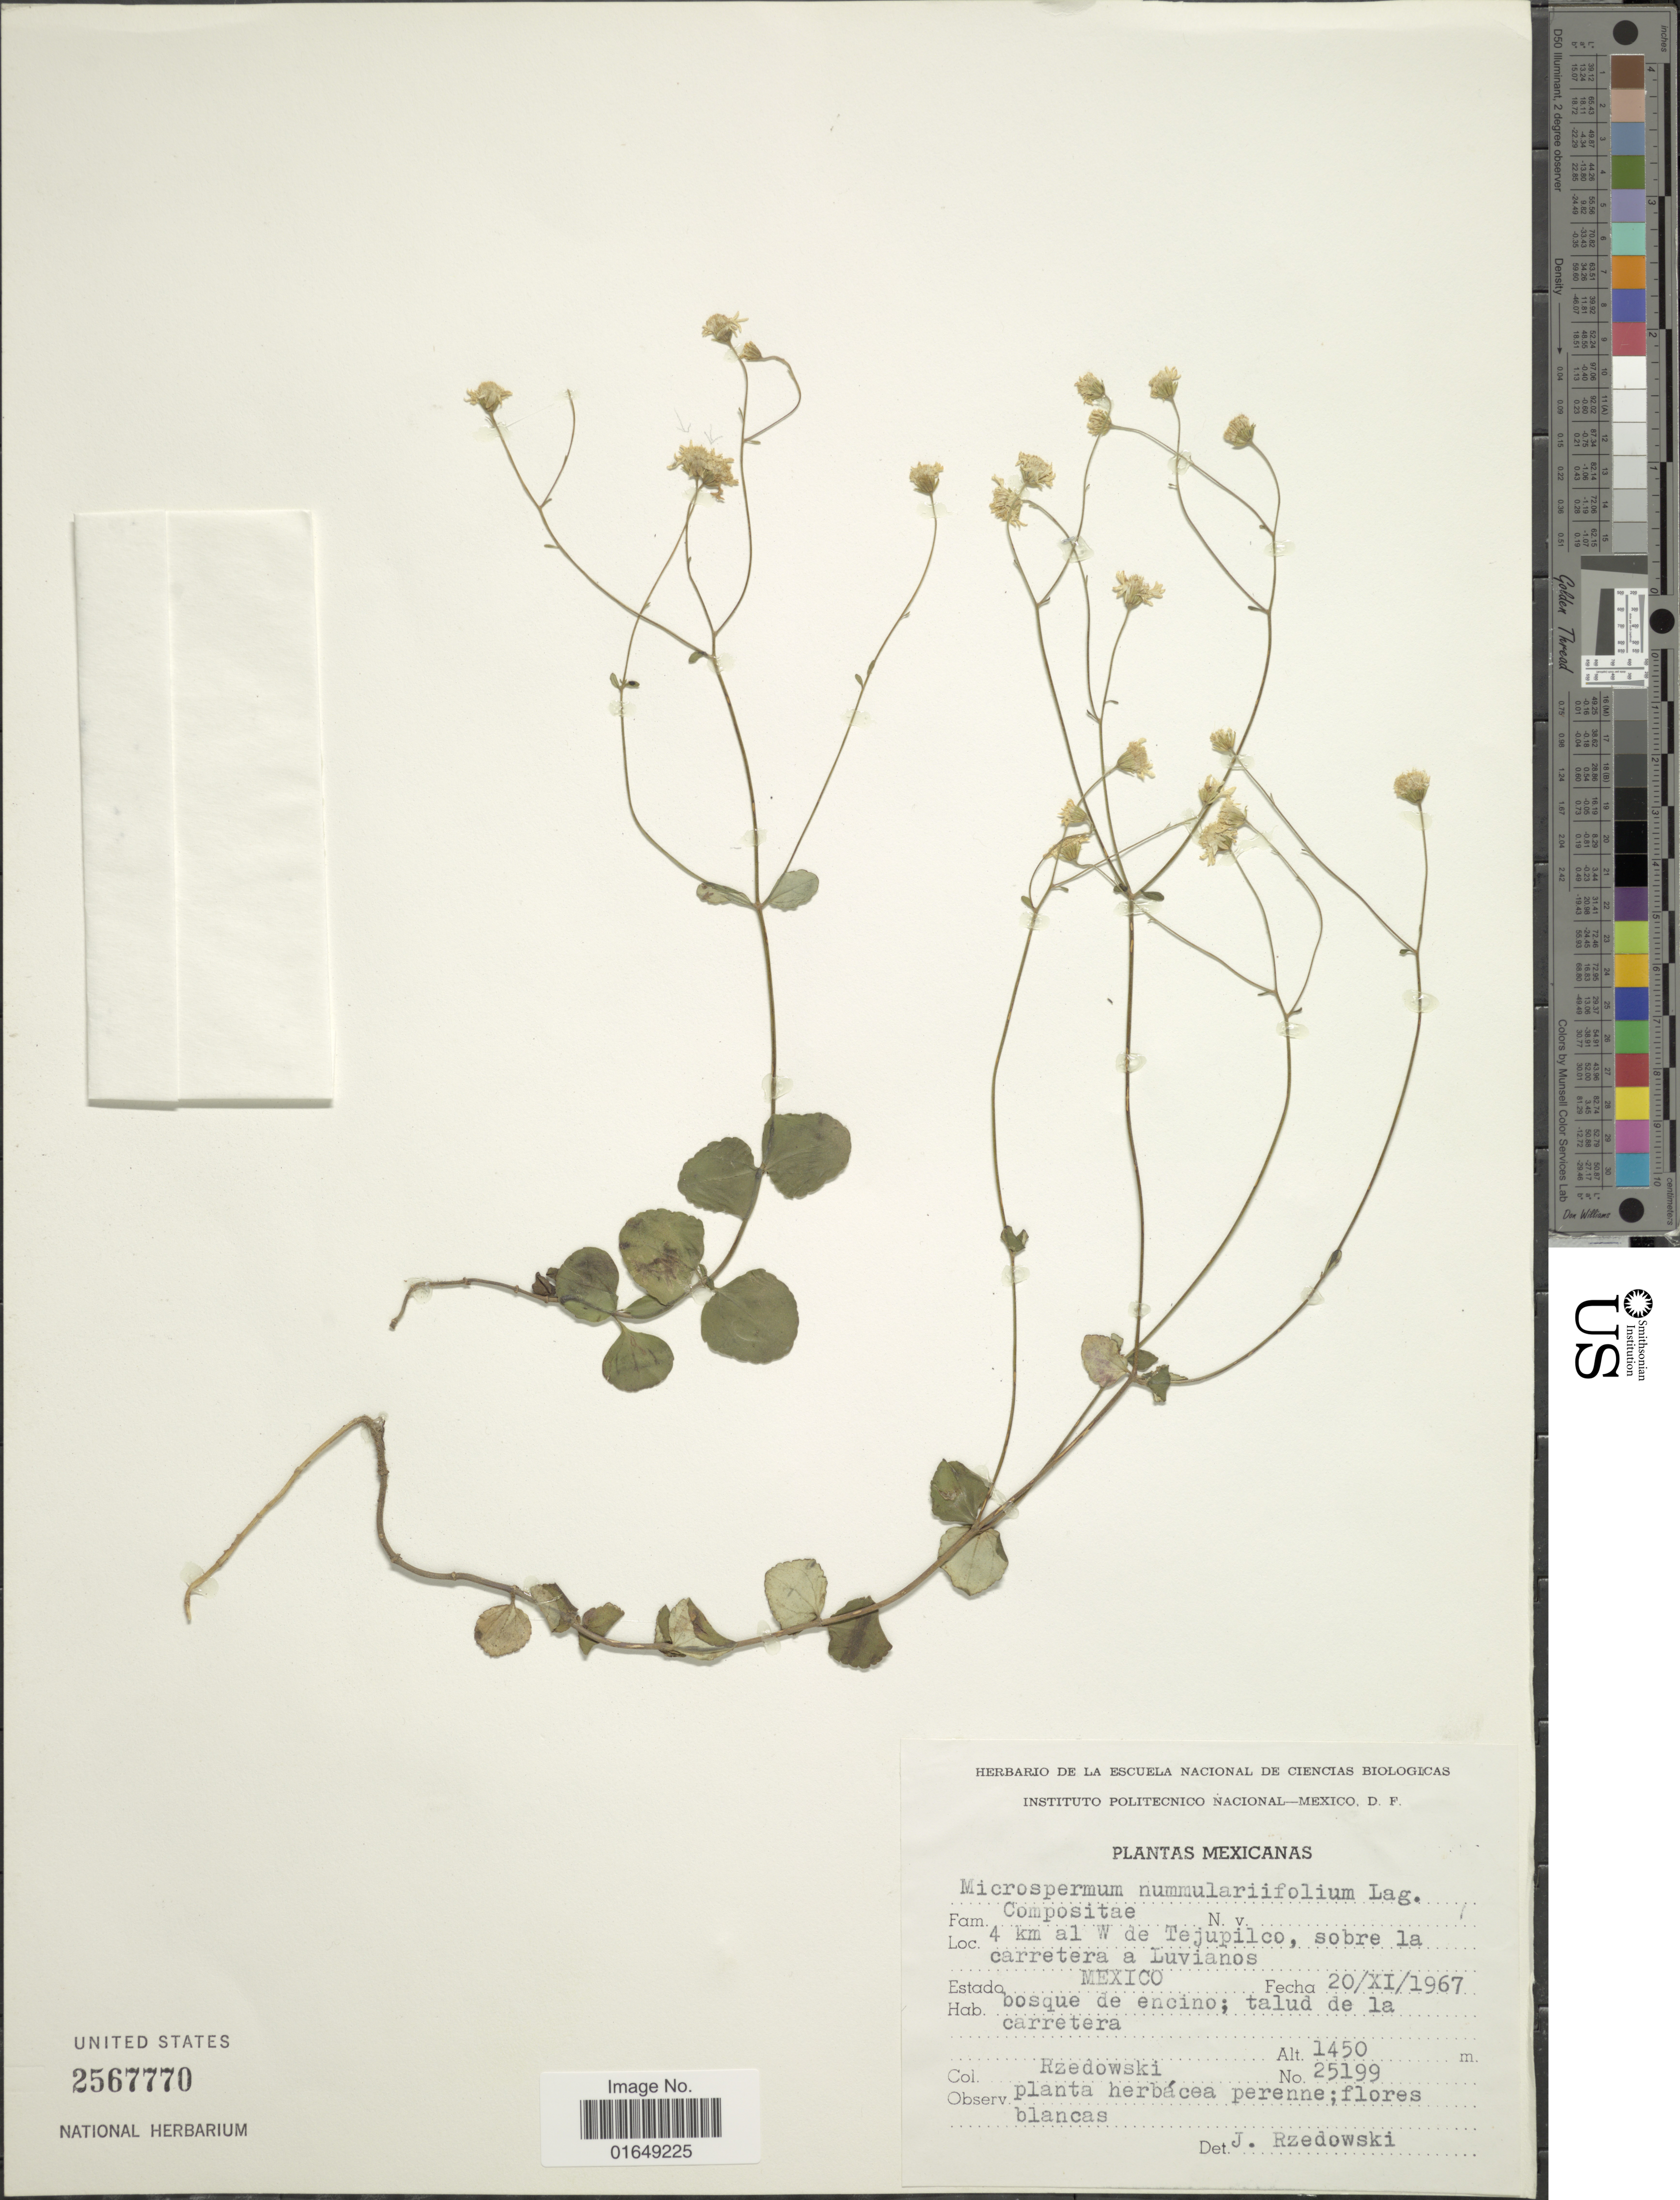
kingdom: Plantae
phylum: Tracheophyta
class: Magnoliopsida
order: Asterales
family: Asteraceae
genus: Microspermum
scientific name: Microspermum numulariaefolium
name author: Lag.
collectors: Rzedowski, --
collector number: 25199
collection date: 1967-11-20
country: Mexico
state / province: México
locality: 4 km al W de Tejupilco, sobre la carretera a Luvianos, talud de la carretera.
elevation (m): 1450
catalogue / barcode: US 2567770